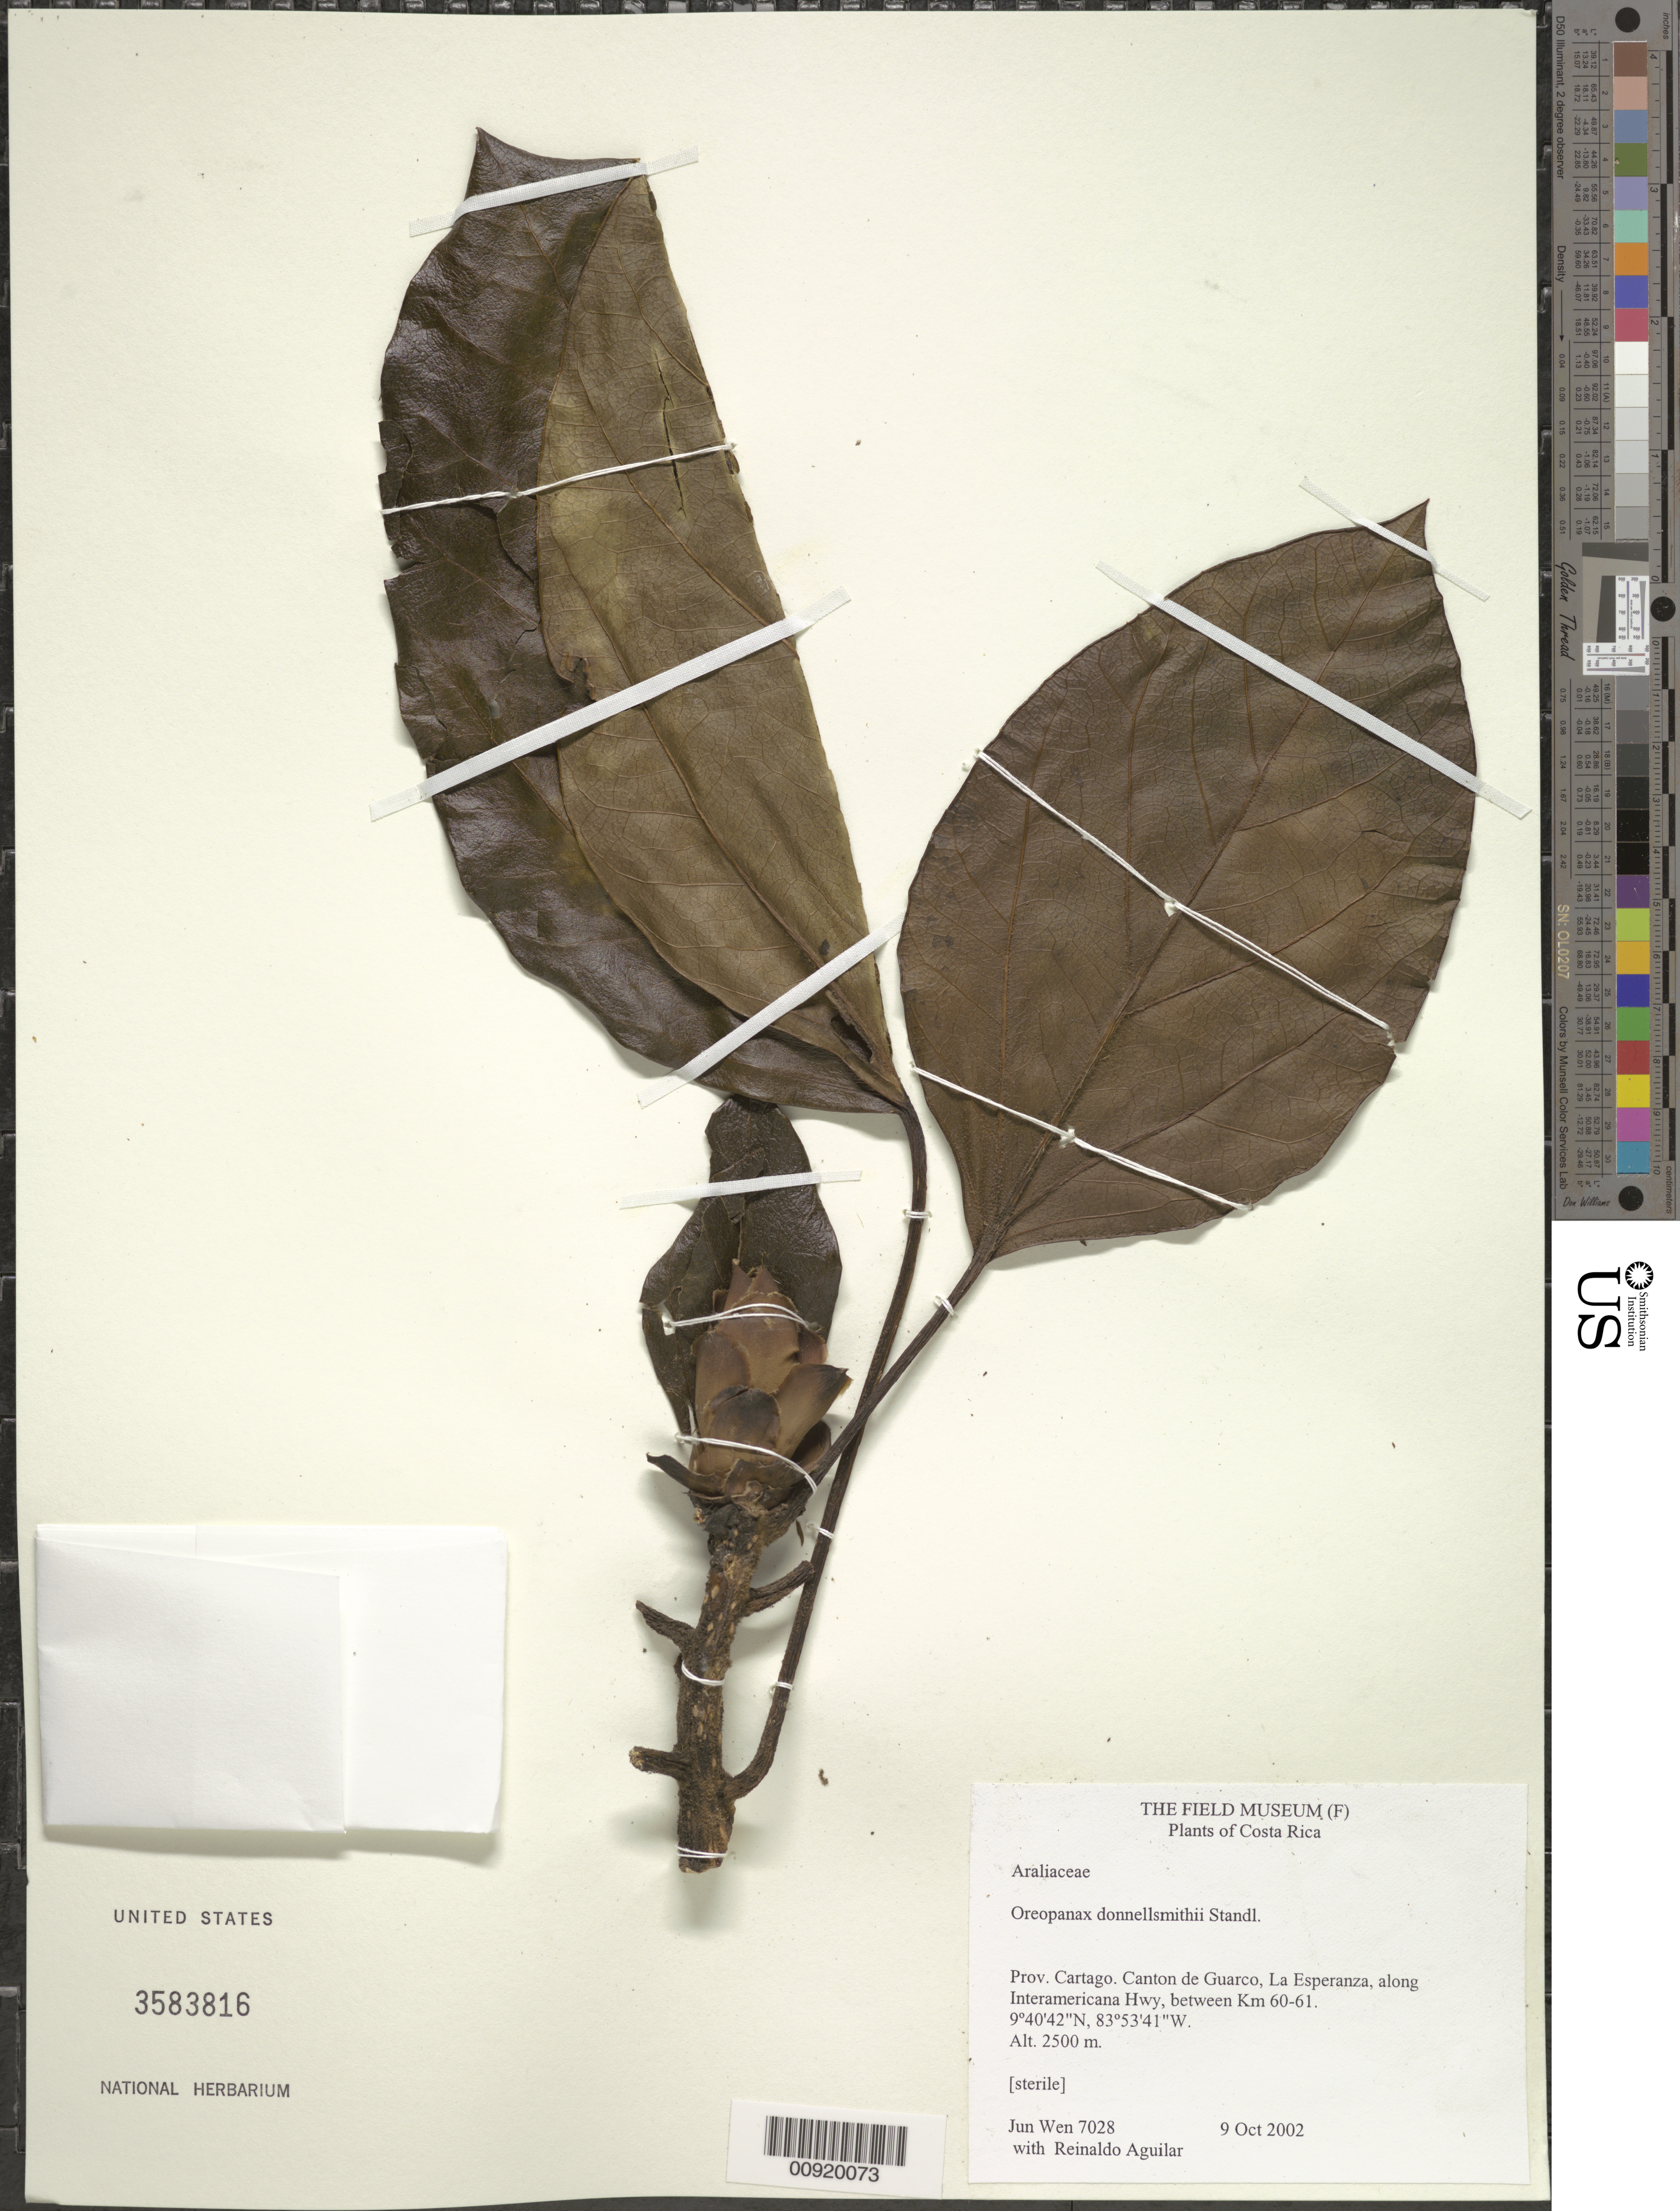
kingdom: Plantae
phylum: Tracheophyta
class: Magnoliopsida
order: Apiales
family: Araliaceae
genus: Oreopanax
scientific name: Oreopanax donnell-smithii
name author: Standl.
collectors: J. Wen & R. Aguilar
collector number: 7028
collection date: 2002-10-09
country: Costa Rica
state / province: Cartago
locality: Canton de Guarco, La Esperanza, along Interamiercana Hwy, between Km 60 -61.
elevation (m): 2500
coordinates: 9 40 42 N, 83 53 41 W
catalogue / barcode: US 3583816